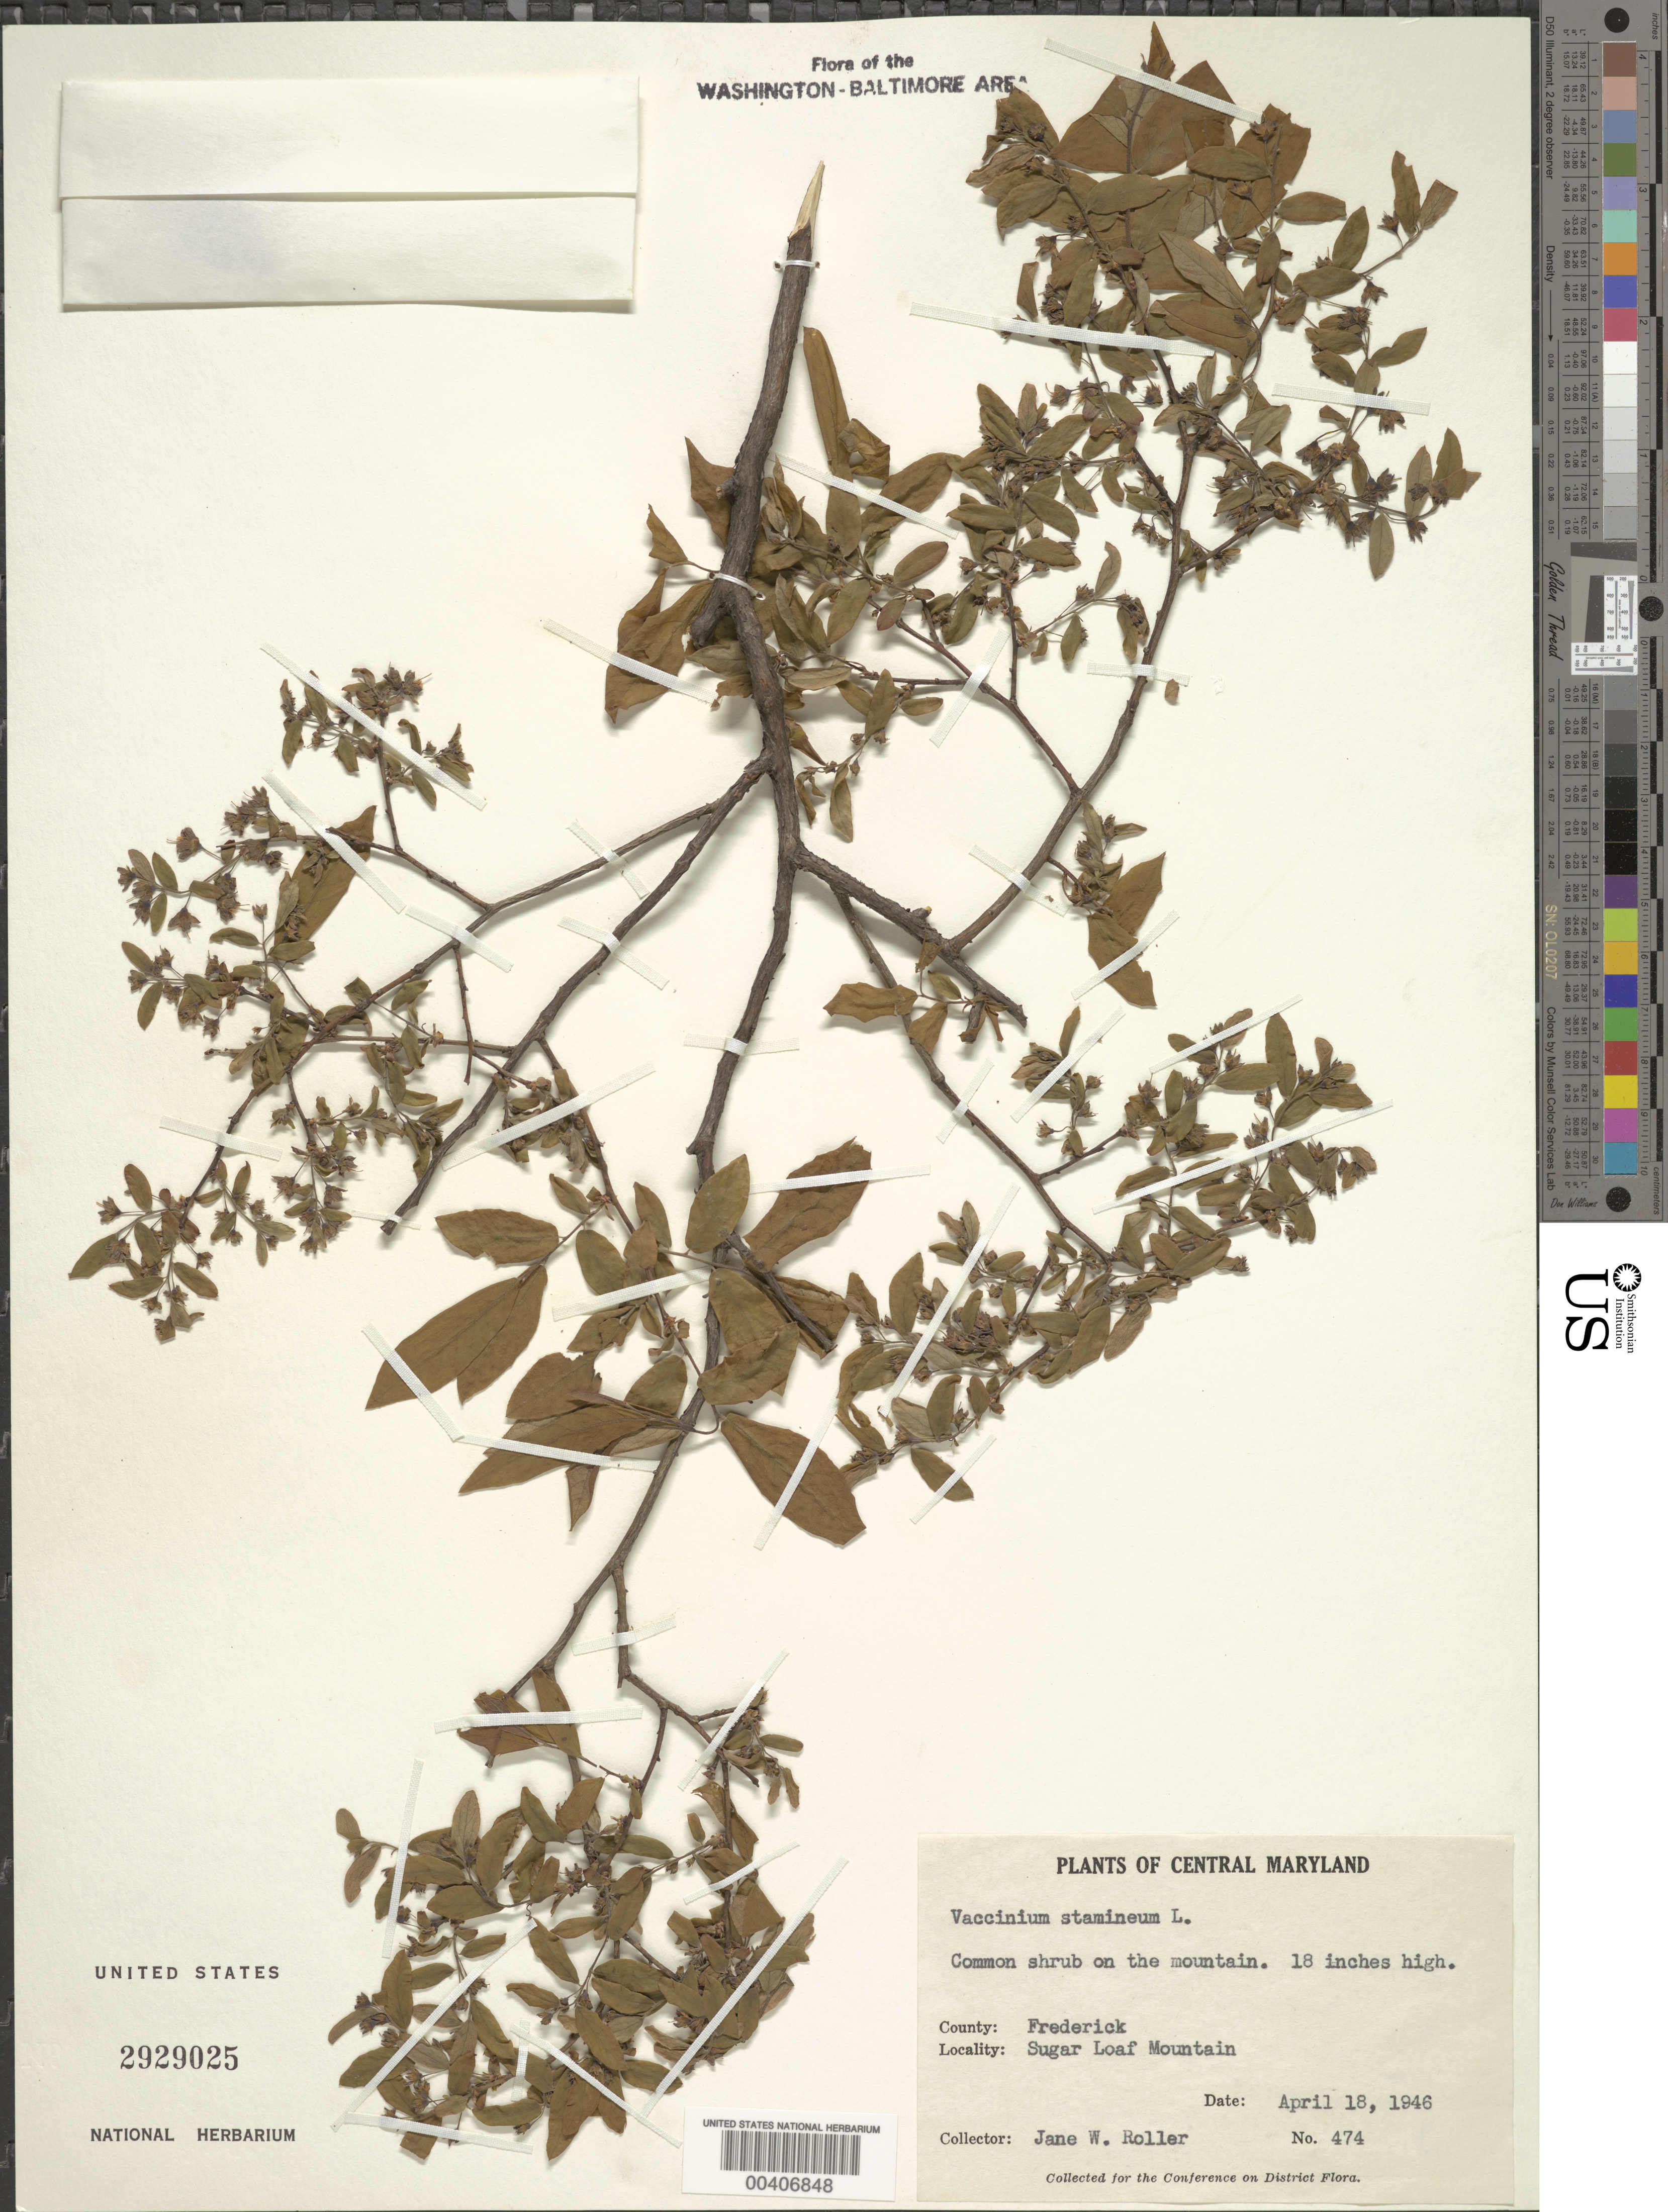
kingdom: Plantae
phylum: Tracheophyta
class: Magnoliopsida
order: Ericales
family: Ericaceae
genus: Vaccinium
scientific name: Vaccinium stamineum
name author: L.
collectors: J. W. Roller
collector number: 474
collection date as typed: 18 Apr 1946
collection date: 1946-04-18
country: United States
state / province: Maryland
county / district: Frederick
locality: Sugar Loaf Mountain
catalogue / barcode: US 2929025